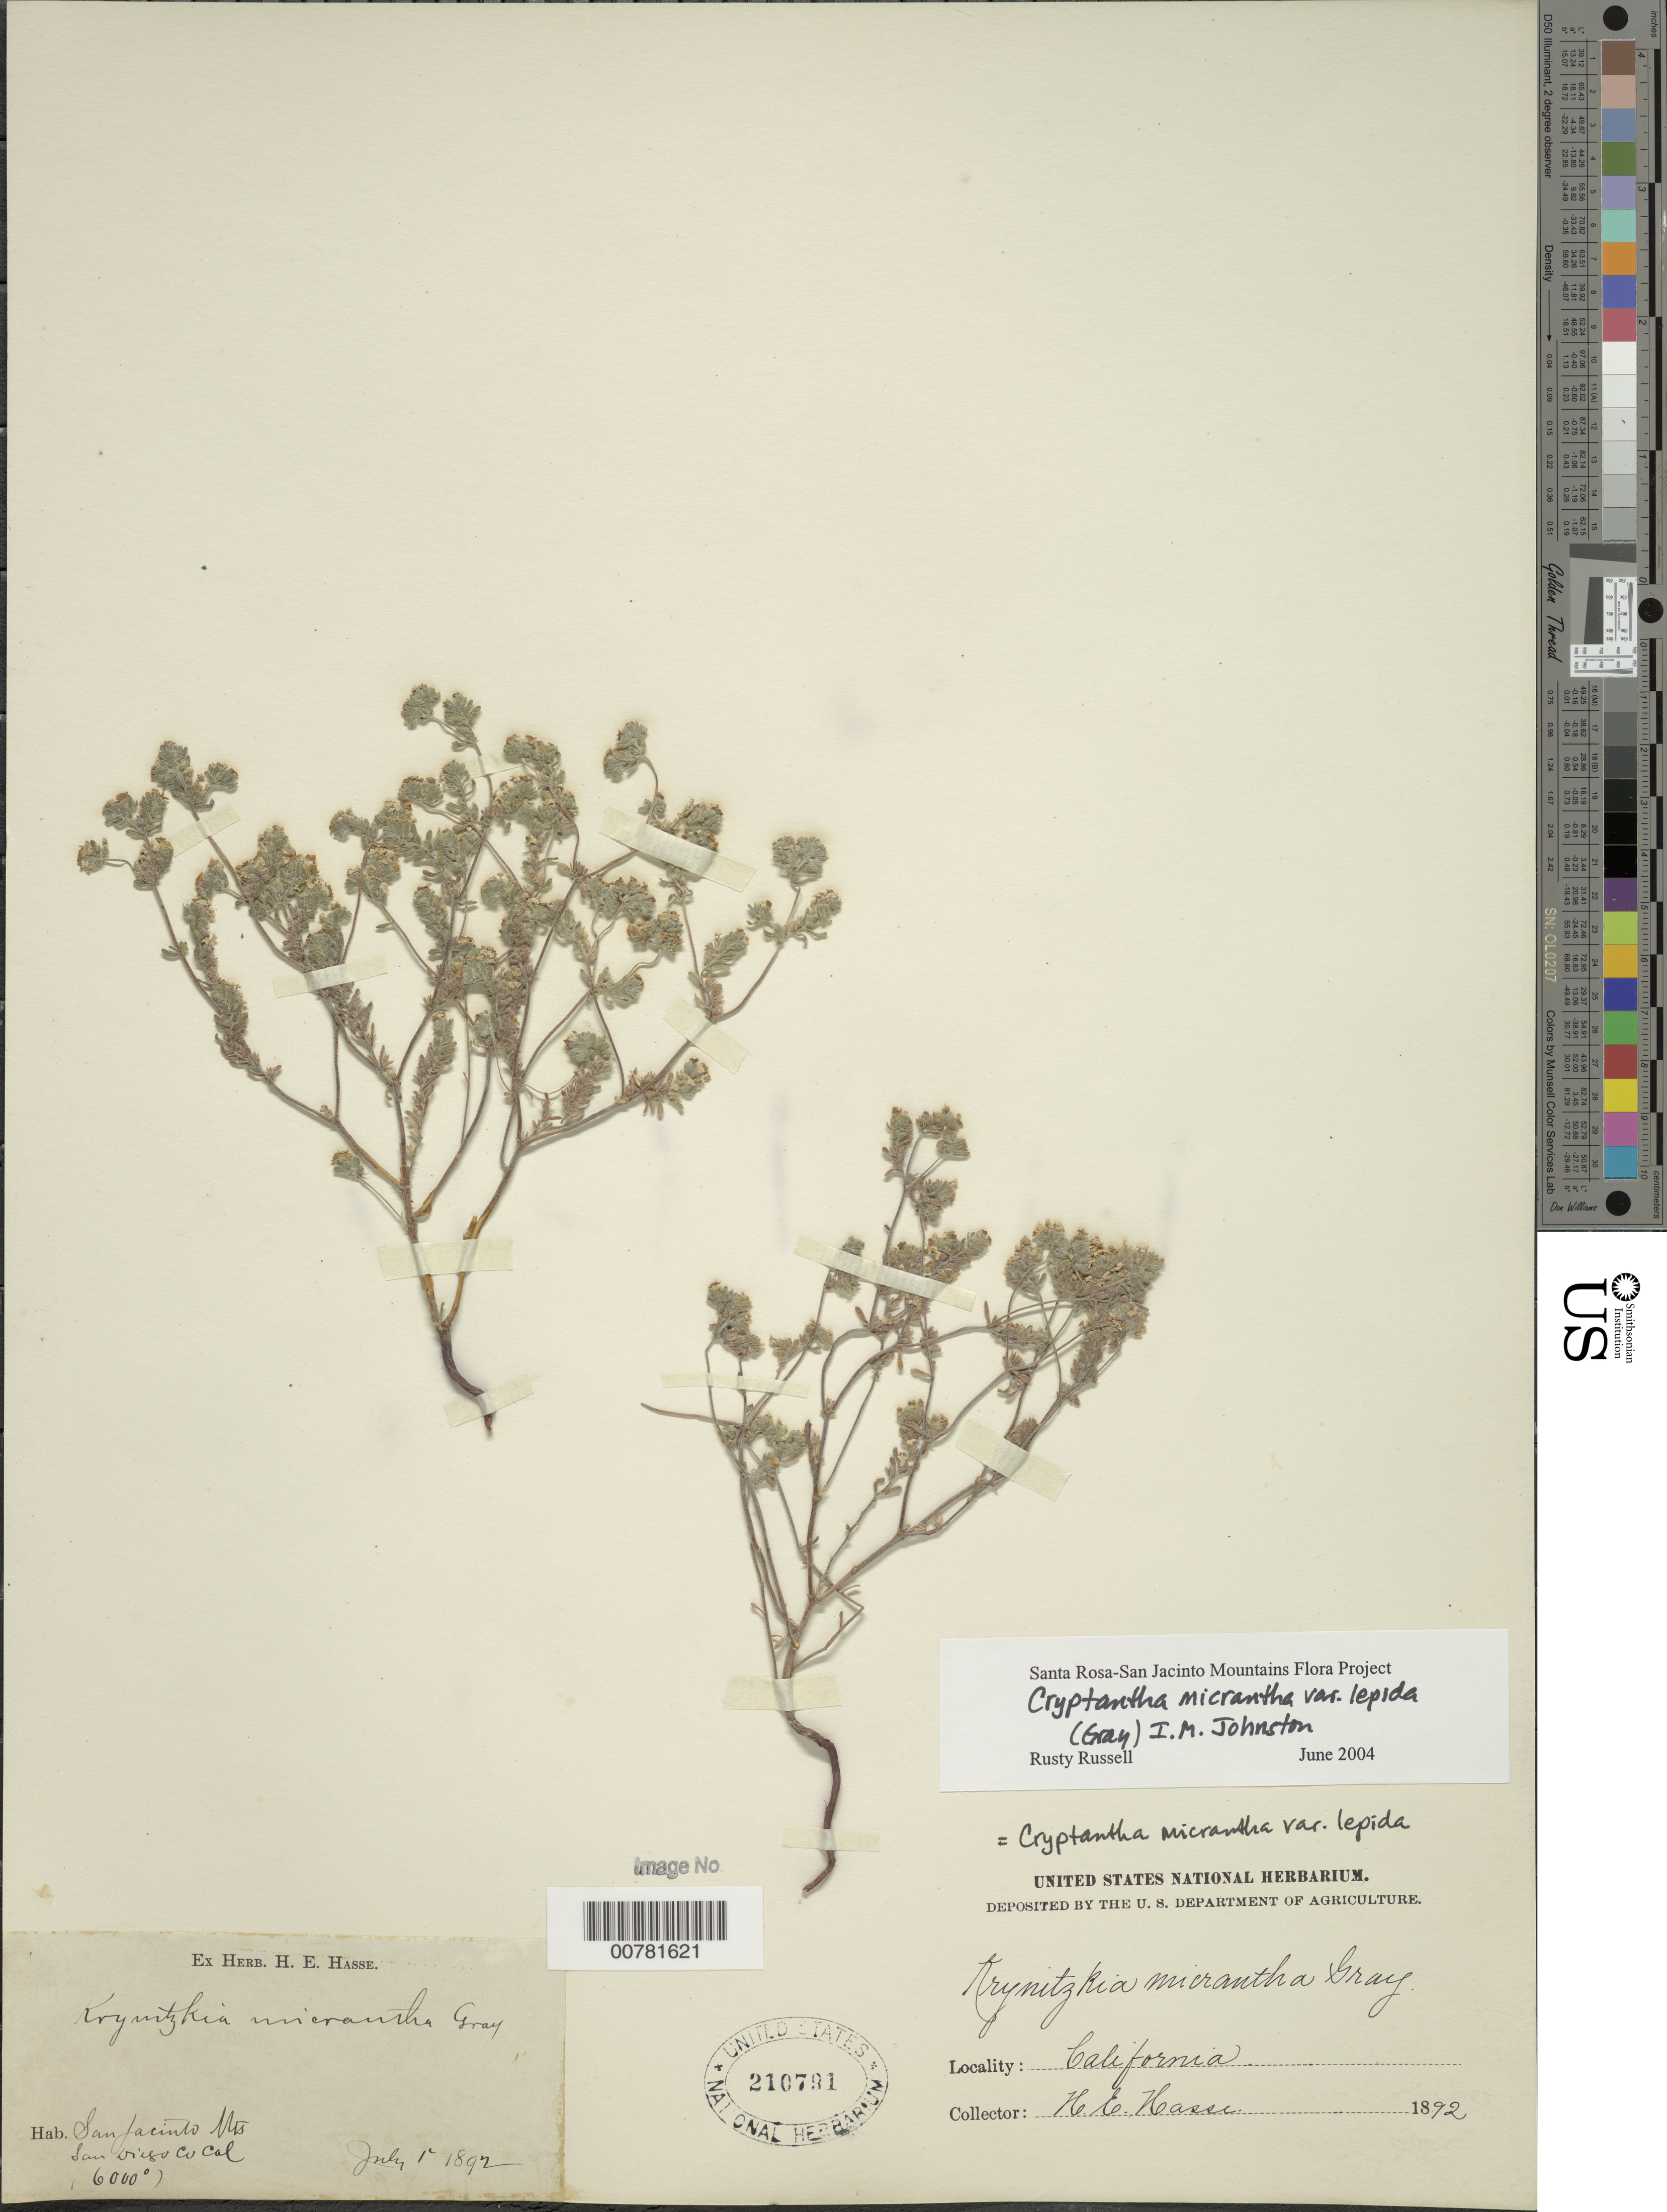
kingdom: Plantae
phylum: Tracheophyta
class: Magnoliopsida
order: Boraginales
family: Boraginaceae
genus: Cryptantha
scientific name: Cryptantha micrantha var. lepida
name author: (A. Gray) I.M. Johnst.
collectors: H. E. Hasse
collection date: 1892-07-05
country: United States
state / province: California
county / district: Riverside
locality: San Jacinto Mts., San Cristobal.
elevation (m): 1829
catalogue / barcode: US 210791